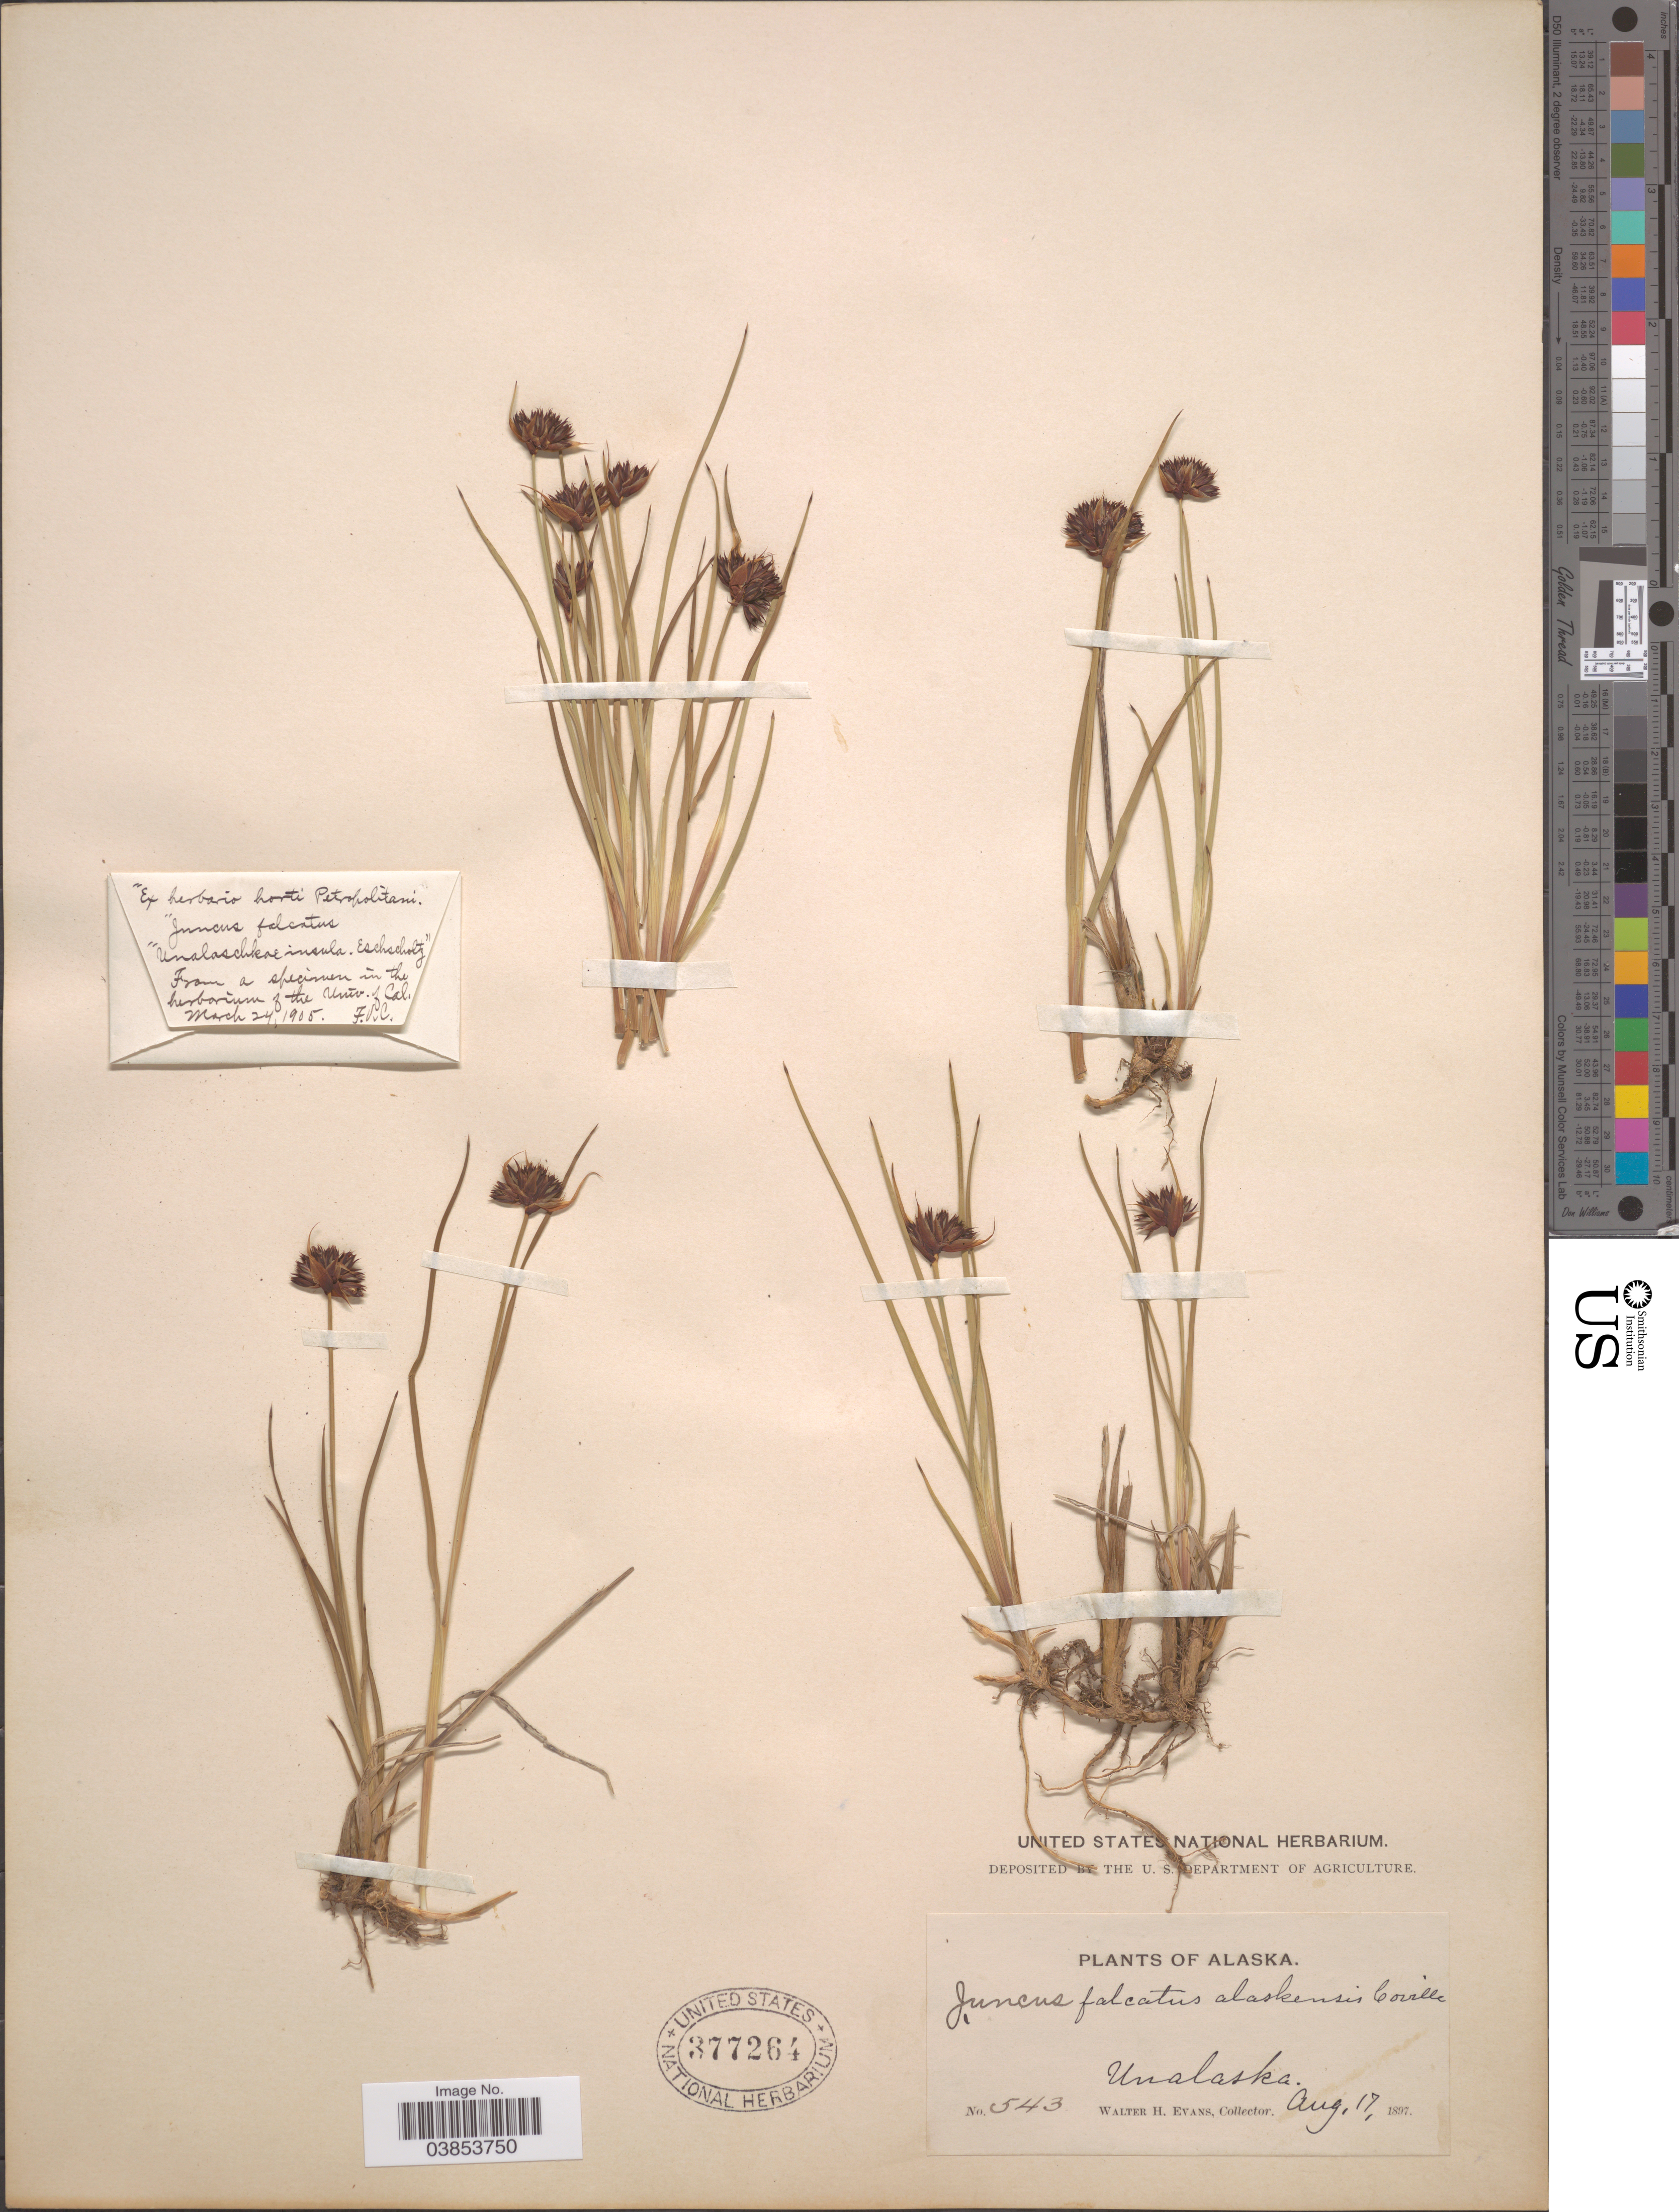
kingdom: Plantae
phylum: Tracheophyta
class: Liliopsida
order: Poales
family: Juncaceae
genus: Juncus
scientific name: Juncus falcatus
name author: E. Mey.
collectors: W. H. Evans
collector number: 543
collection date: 1897-08-17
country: United States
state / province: Alaska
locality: Unalaska.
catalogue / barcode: US 377264